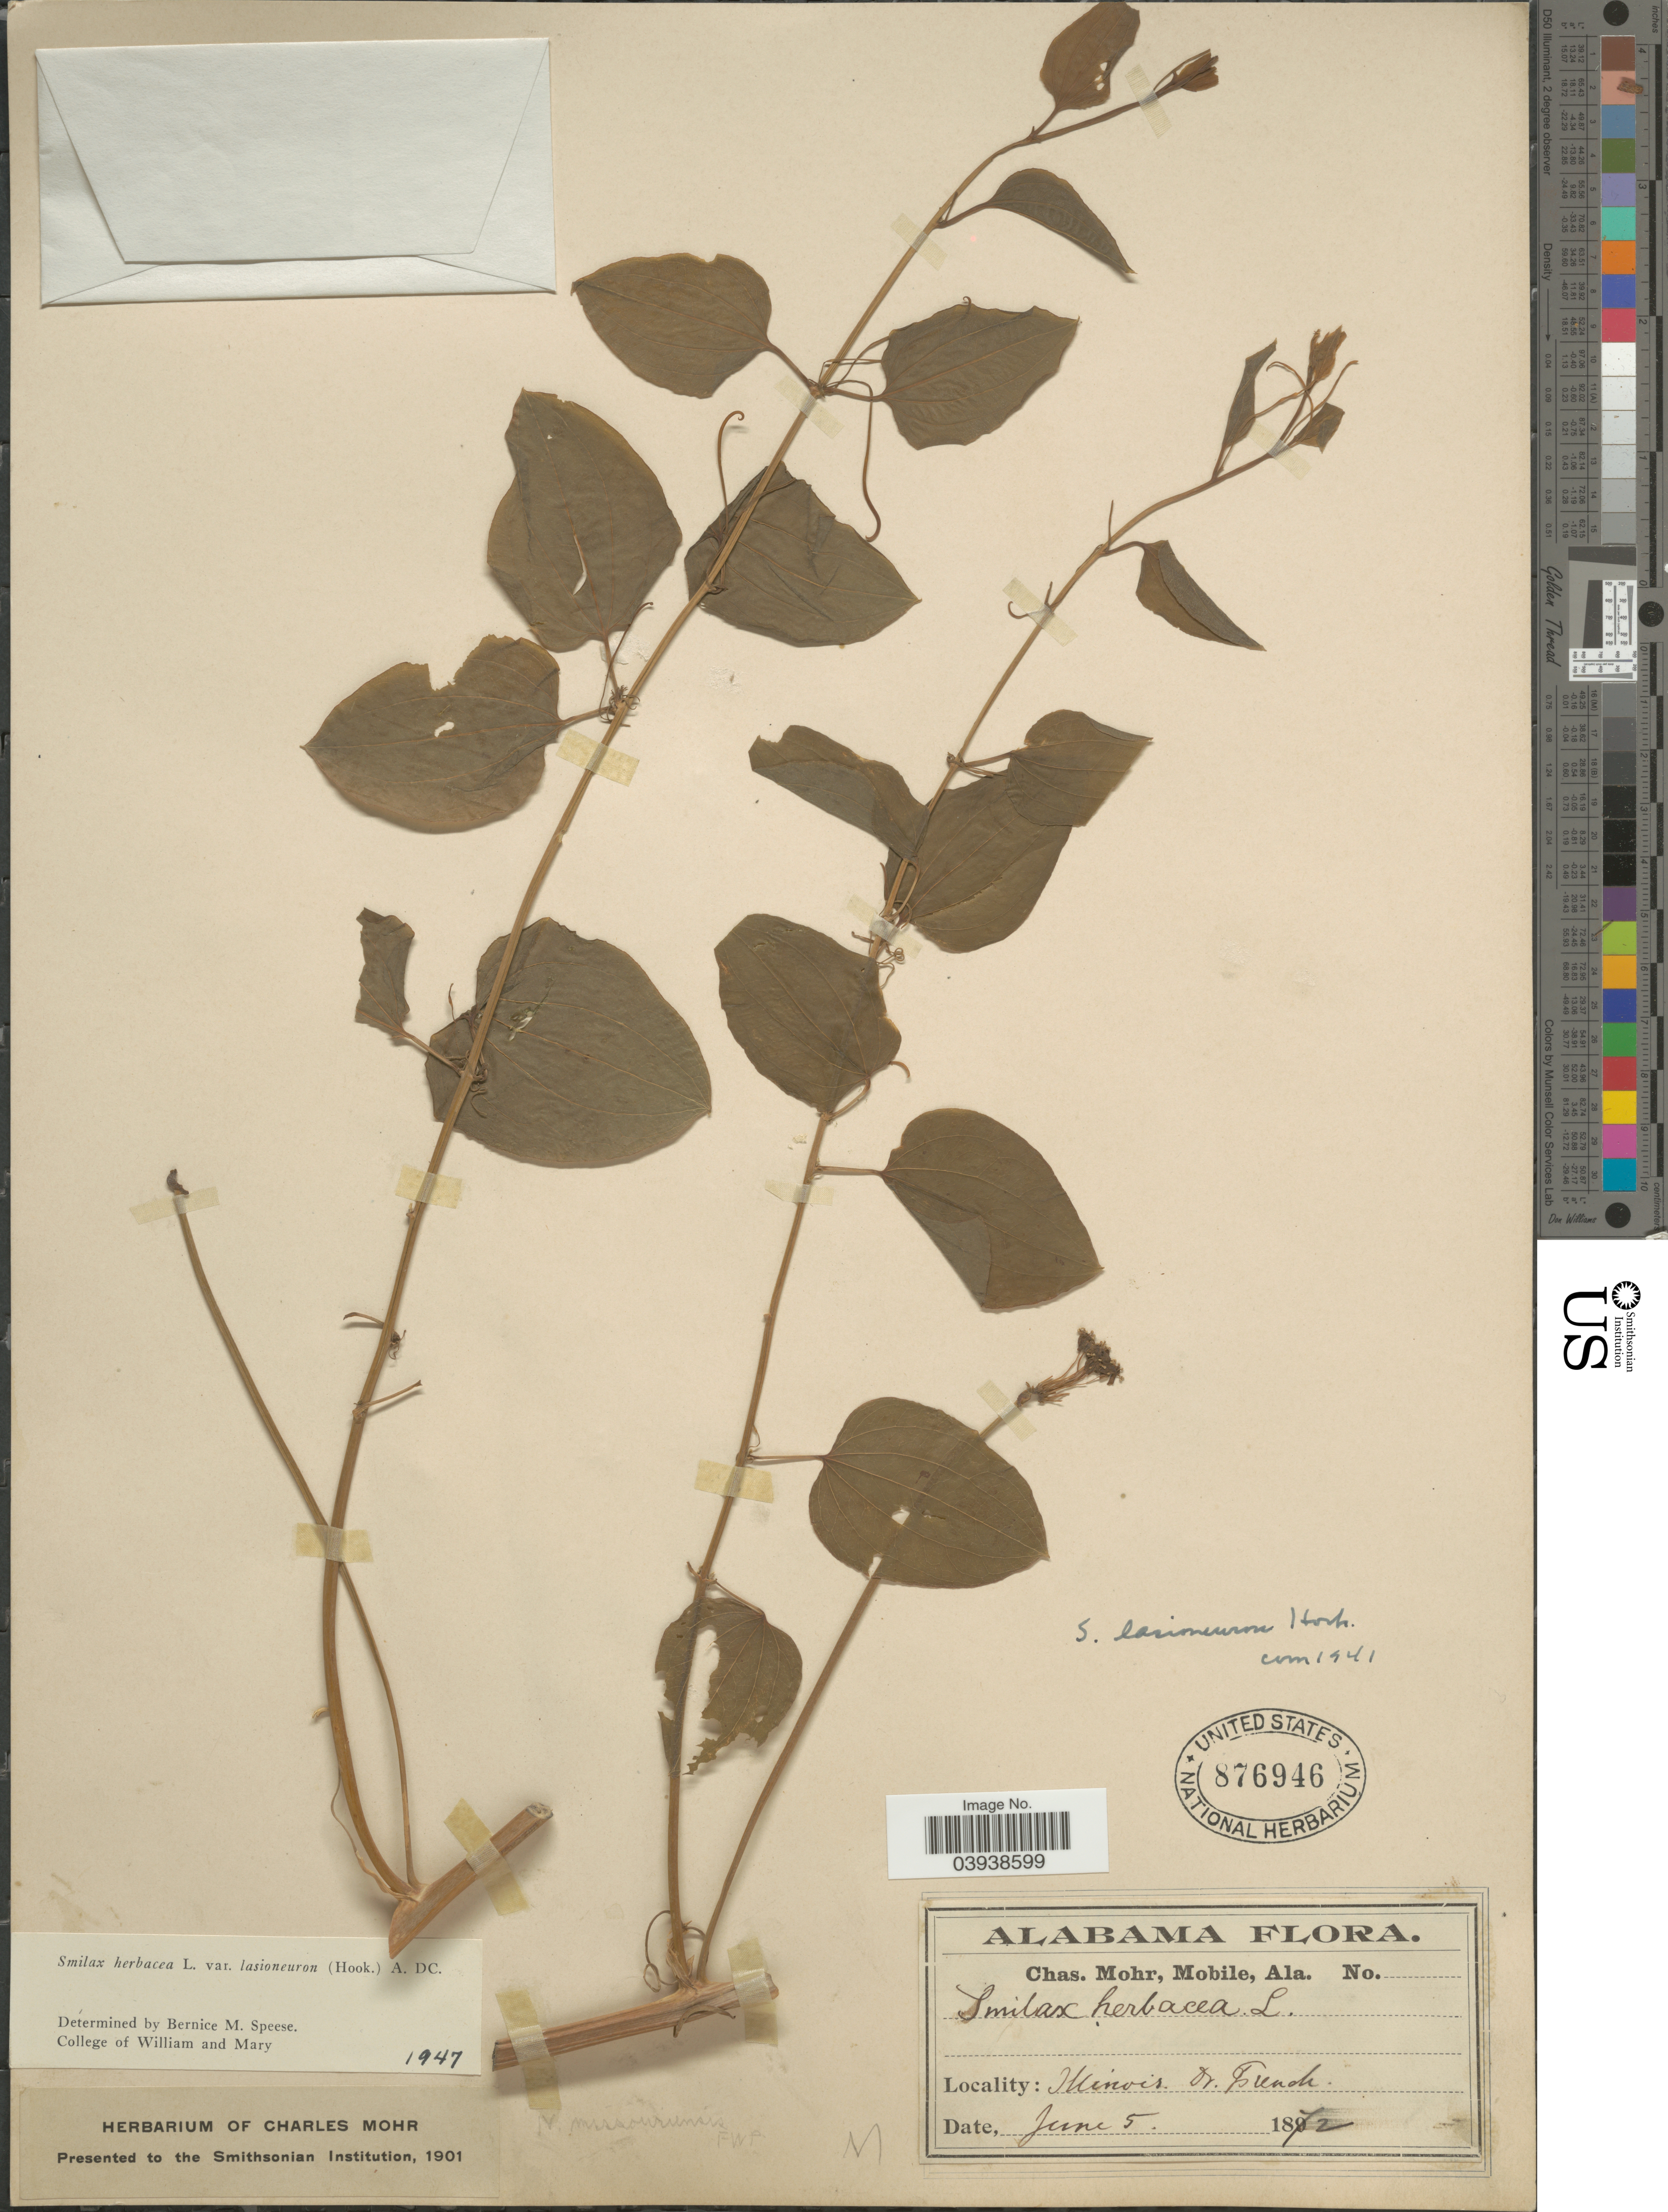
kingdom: Plantae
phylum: Tracheophyta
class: Liliopsida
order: Liliales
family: Smilacaceae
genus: Smilax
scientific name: Smilax herbacea var. lasioneuron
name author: (Hook.) A. DC.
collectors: French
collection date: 1872-06-05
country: United States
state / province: Illinois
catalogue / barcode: US 876946